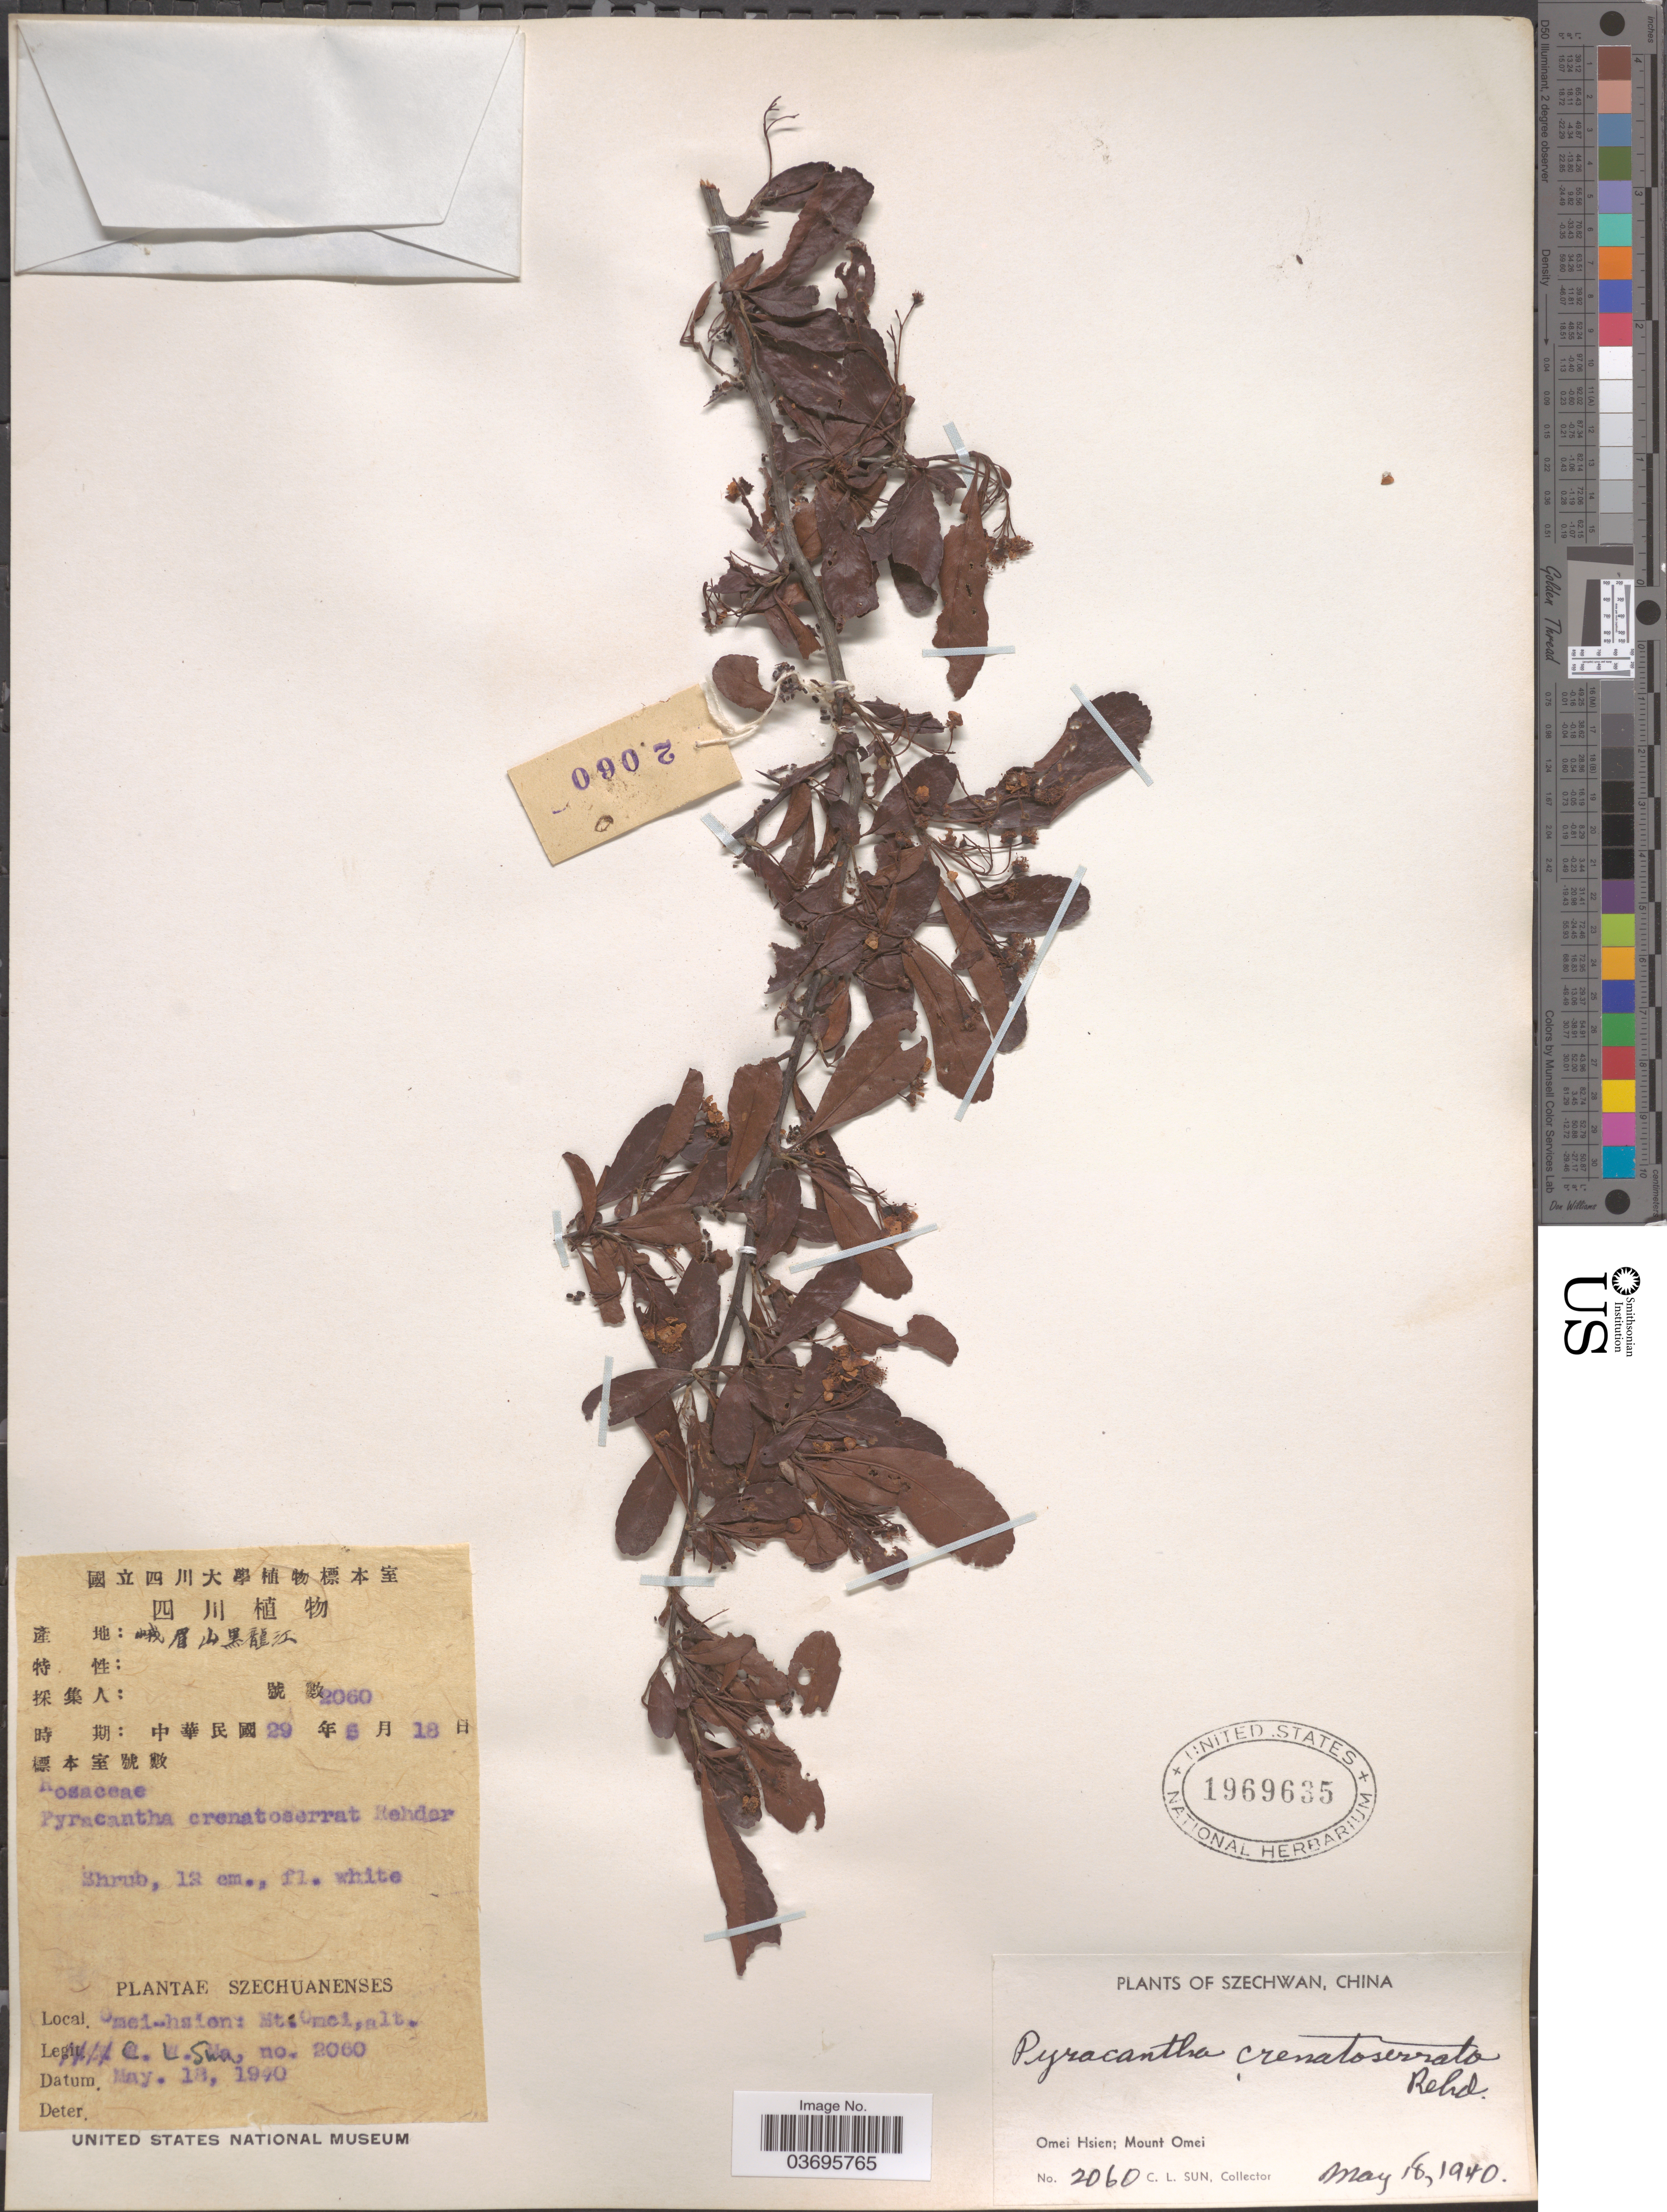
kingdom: Plantae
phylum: Tracheophyta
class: Magnoliopsida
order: Rosales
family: Rosaceae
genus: Pyracantha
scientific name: Pyracantha crenulata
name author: (D. Don) M. Roem.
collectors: C. Sun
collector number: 2060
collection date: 1940-05-18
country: China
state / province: Sichuan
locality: Szechwan. Omei Hsien; Mount Omei.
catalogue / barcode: US 1969635